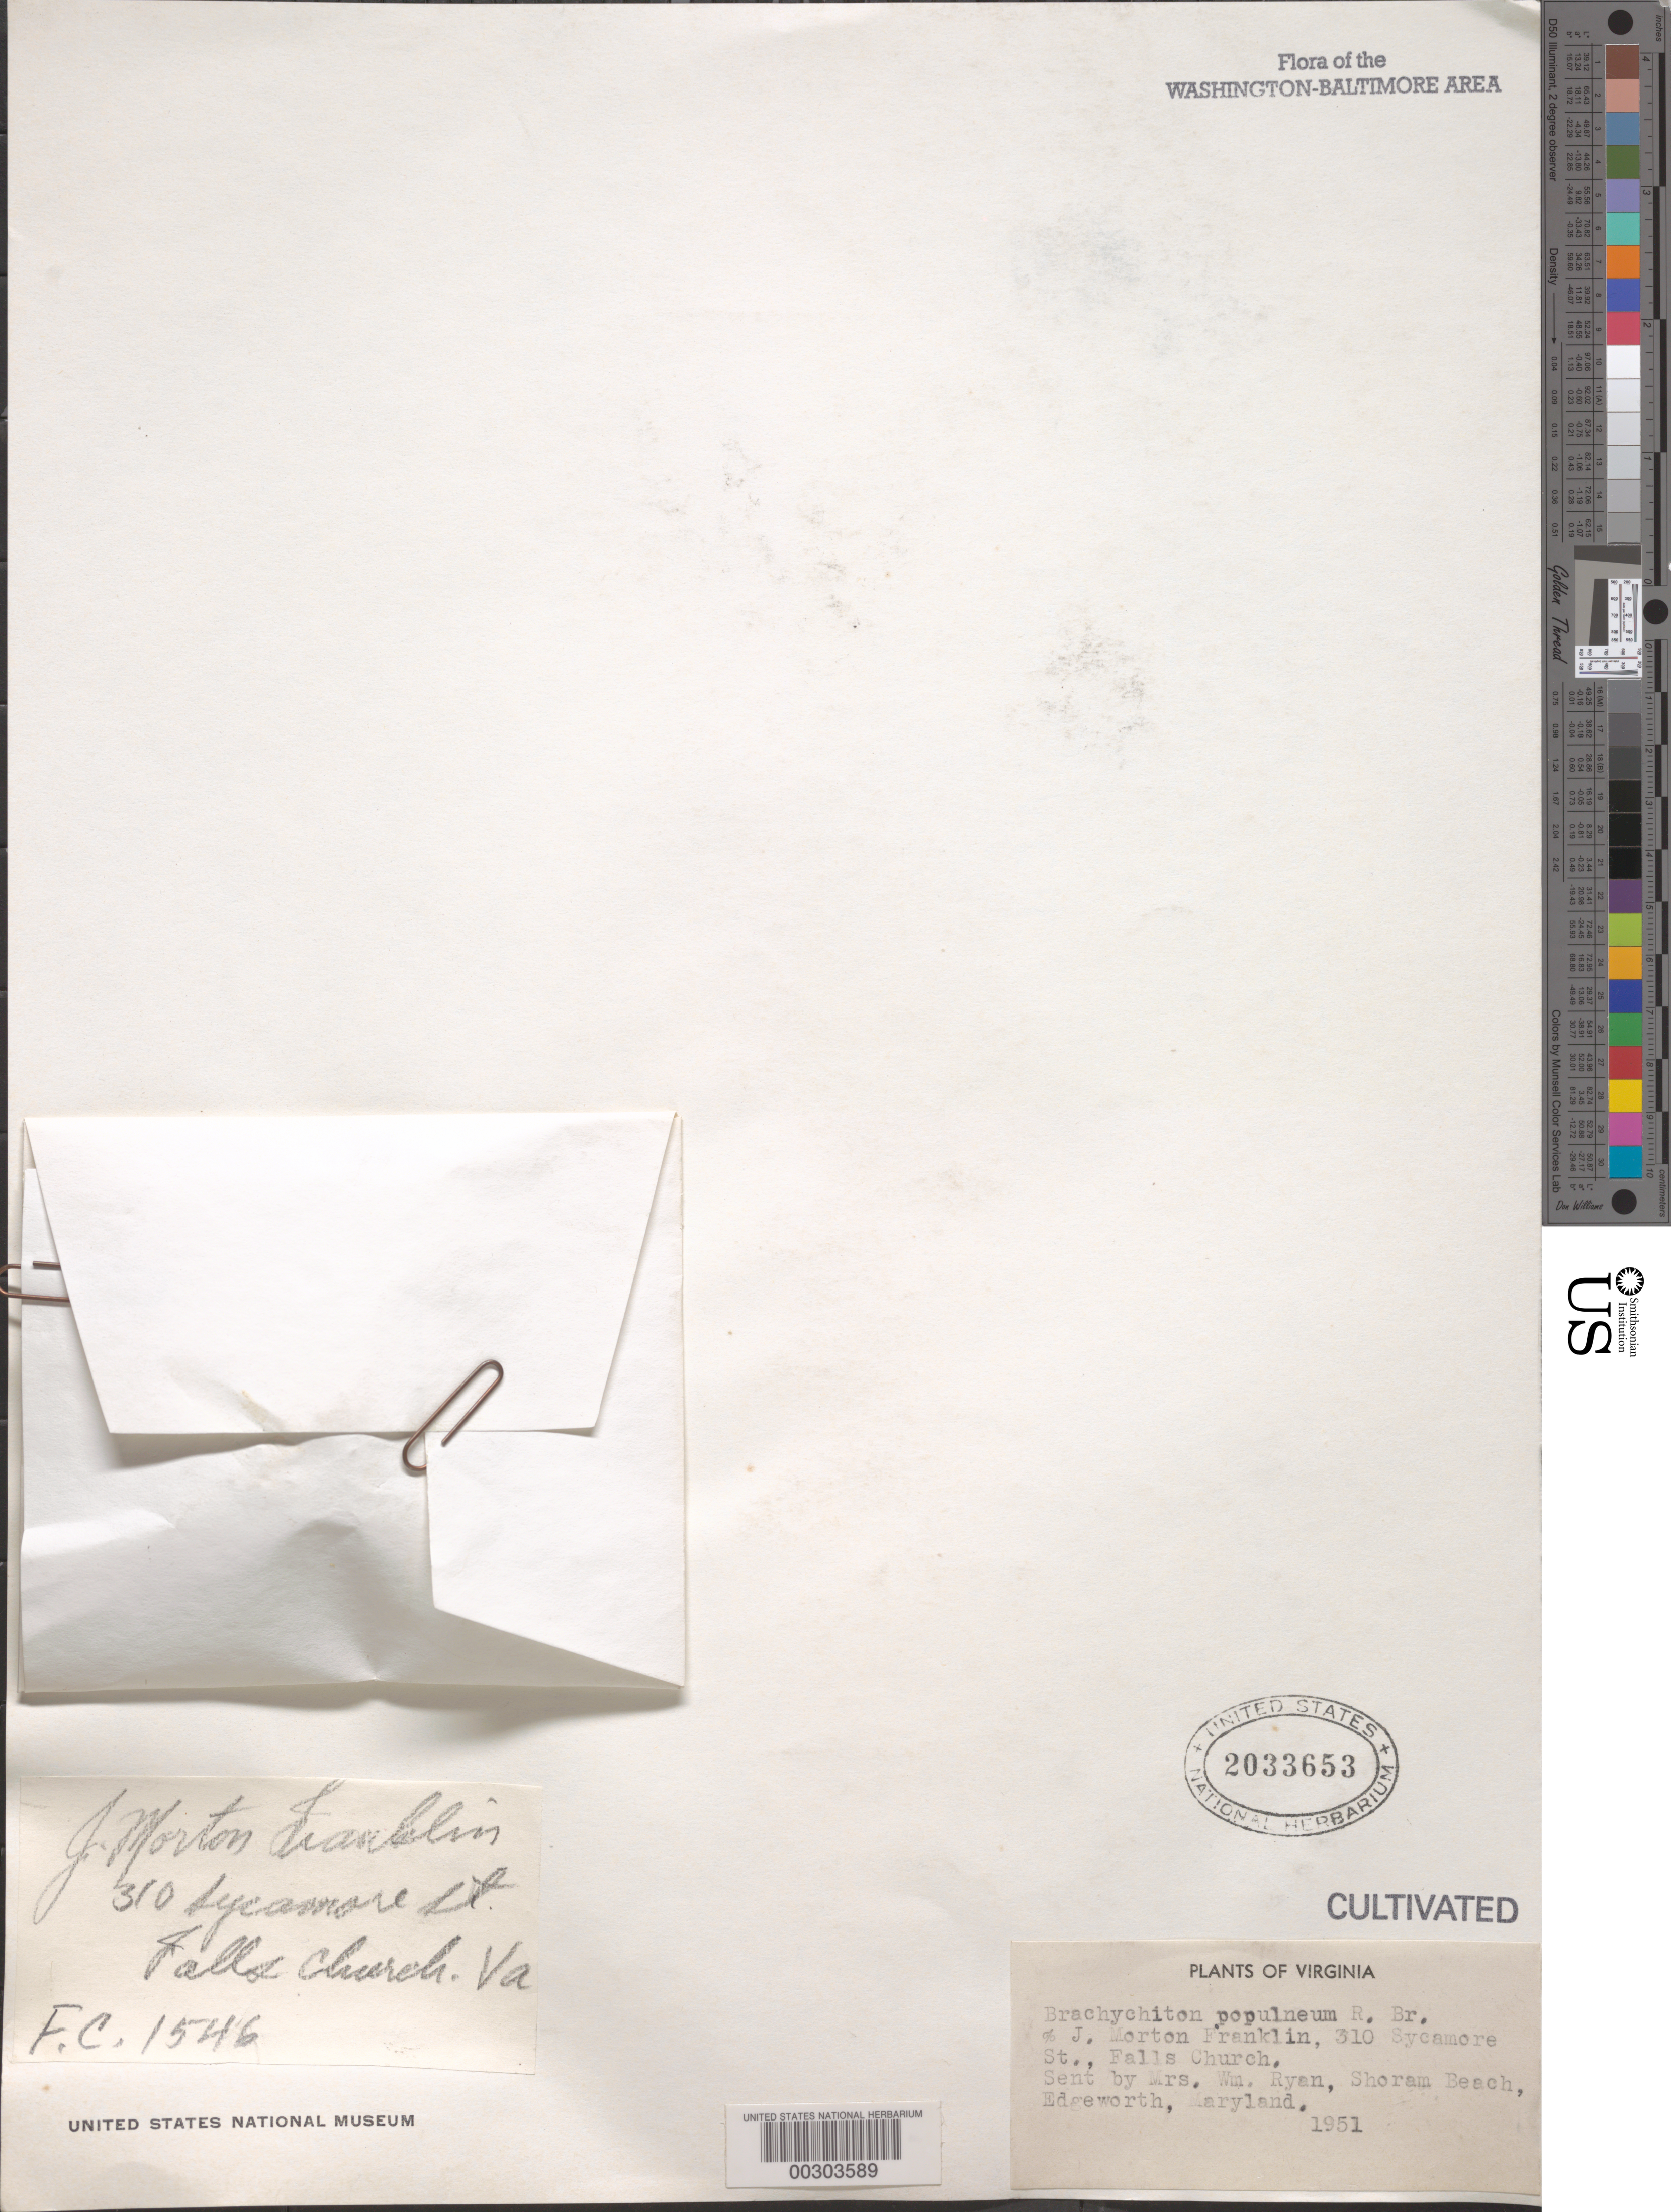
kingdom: Plantae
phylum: Tracheophyta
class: Magnoliopsida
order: Malvales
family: Malvaceae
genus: Brachychiton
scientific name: Brachychiton populneus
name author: (Schott & Endl.) R. Br.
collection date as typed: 1951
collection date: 1951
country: United States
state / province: Maryland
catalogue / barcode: US 2033653